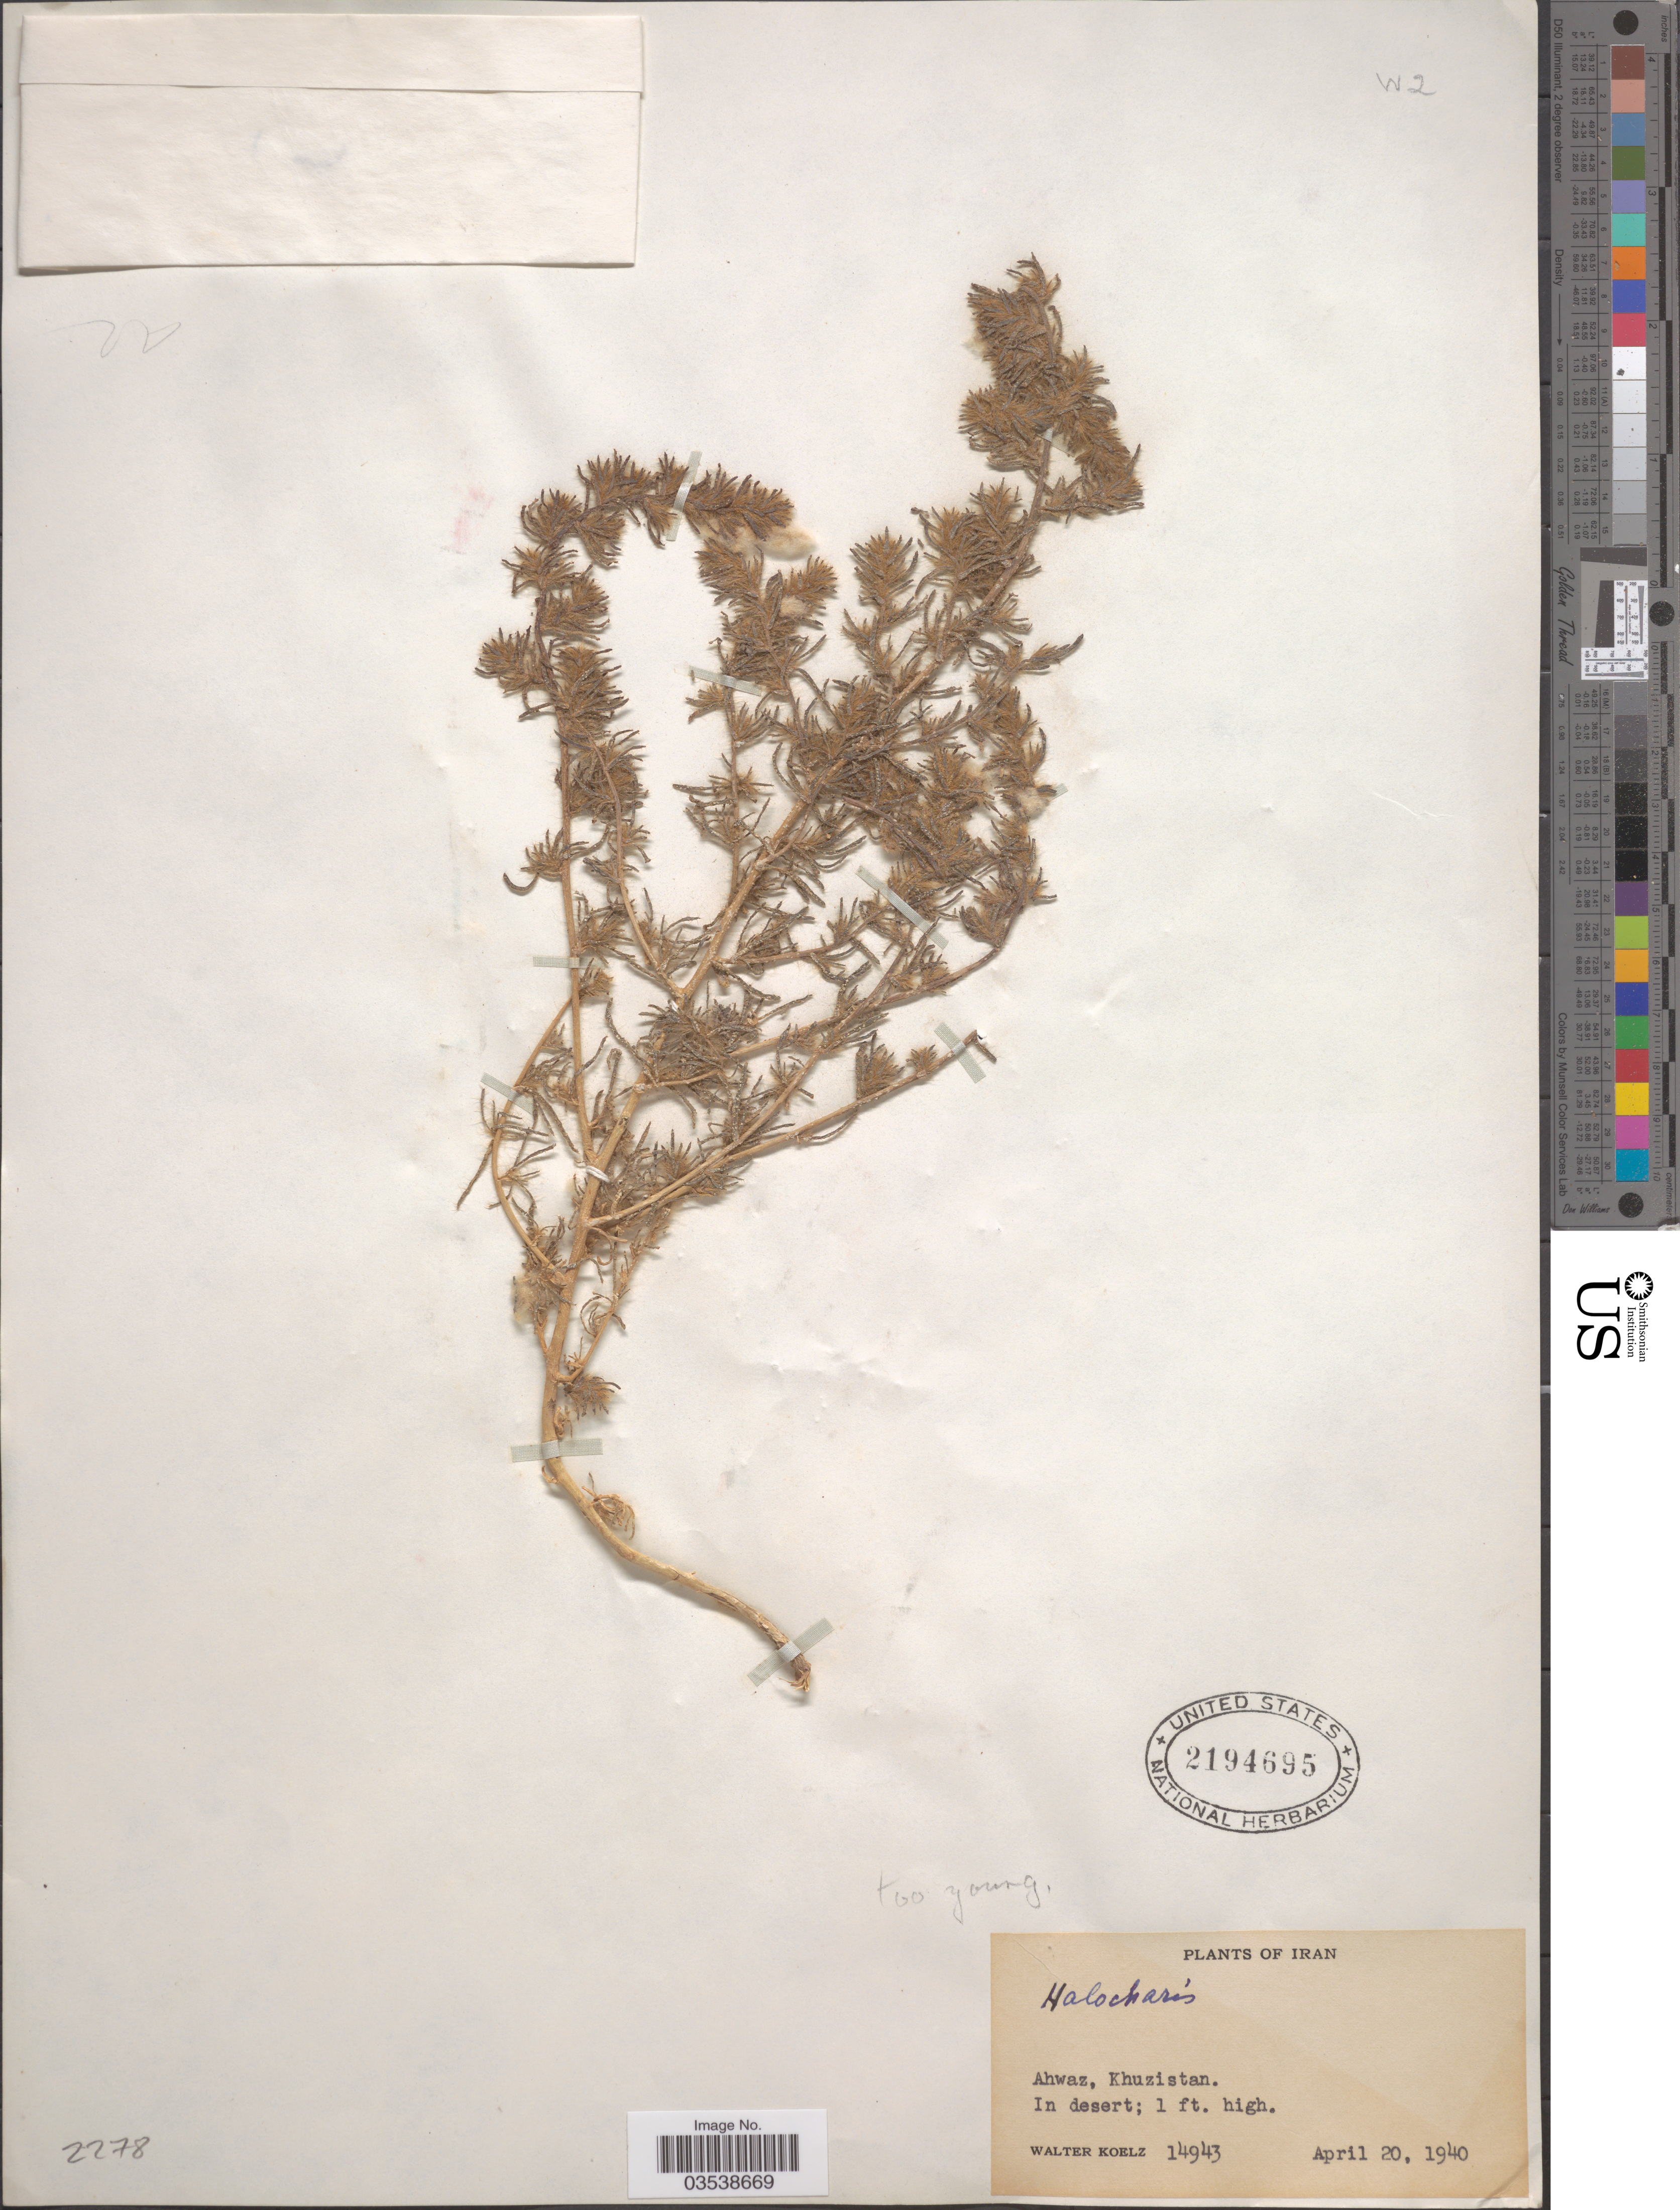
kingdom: Plantae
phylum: Tracheophyta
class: Magnoliopsida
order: Caryophyllales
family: Amaranthaceae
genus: Halocharis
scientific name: Halocharis sp.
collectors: W. N. Koelz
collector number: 14943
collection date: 1940-04-20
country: Iran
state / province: Khuzestan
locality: Ahwaz.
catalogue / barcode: US 2194695